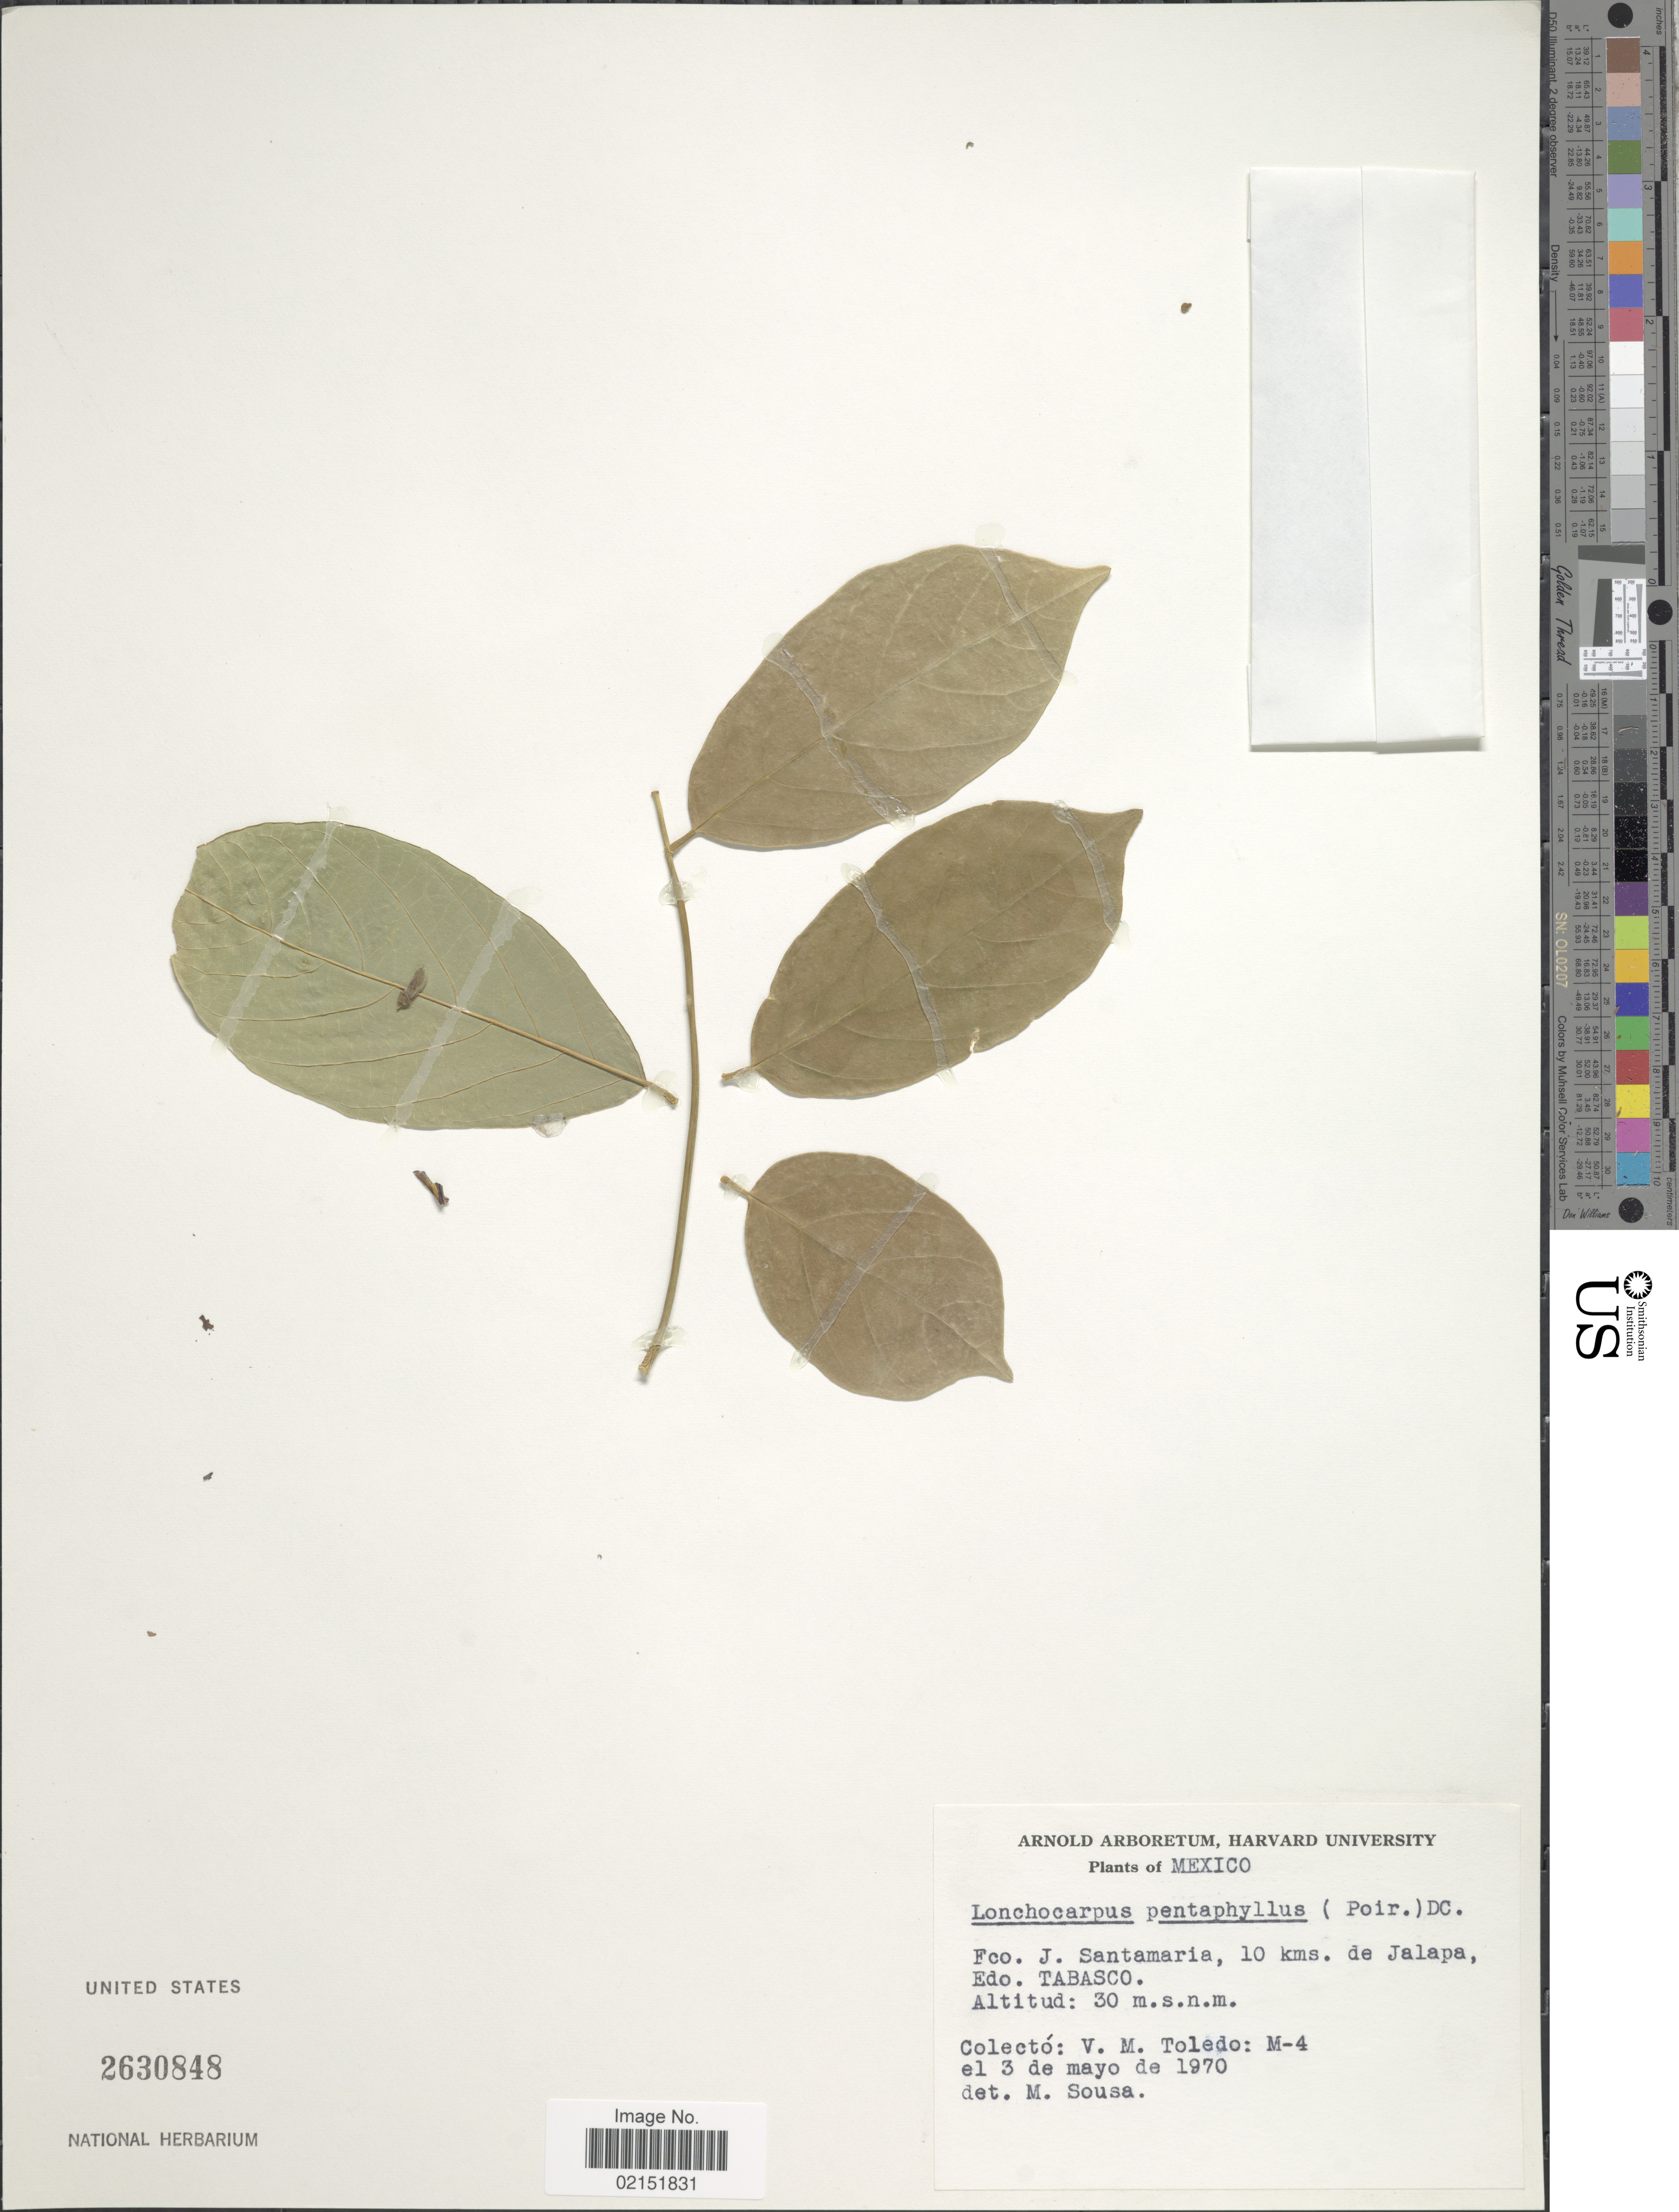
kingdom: Plantae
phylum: Tracheophyta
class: Magnoliopsida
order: Fabales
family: Fabaceae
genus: Lonchocarpus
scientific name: Lonchocarpus pentaphyllus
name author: (Poir.) DC.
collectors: V. M. Toledo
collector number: M-4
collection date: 1970-05-03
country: Mexico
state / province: Tabasco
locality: Fco. J. Santamaria, 10 kms. de Jalapa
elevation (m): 30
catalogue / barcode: US 2630848